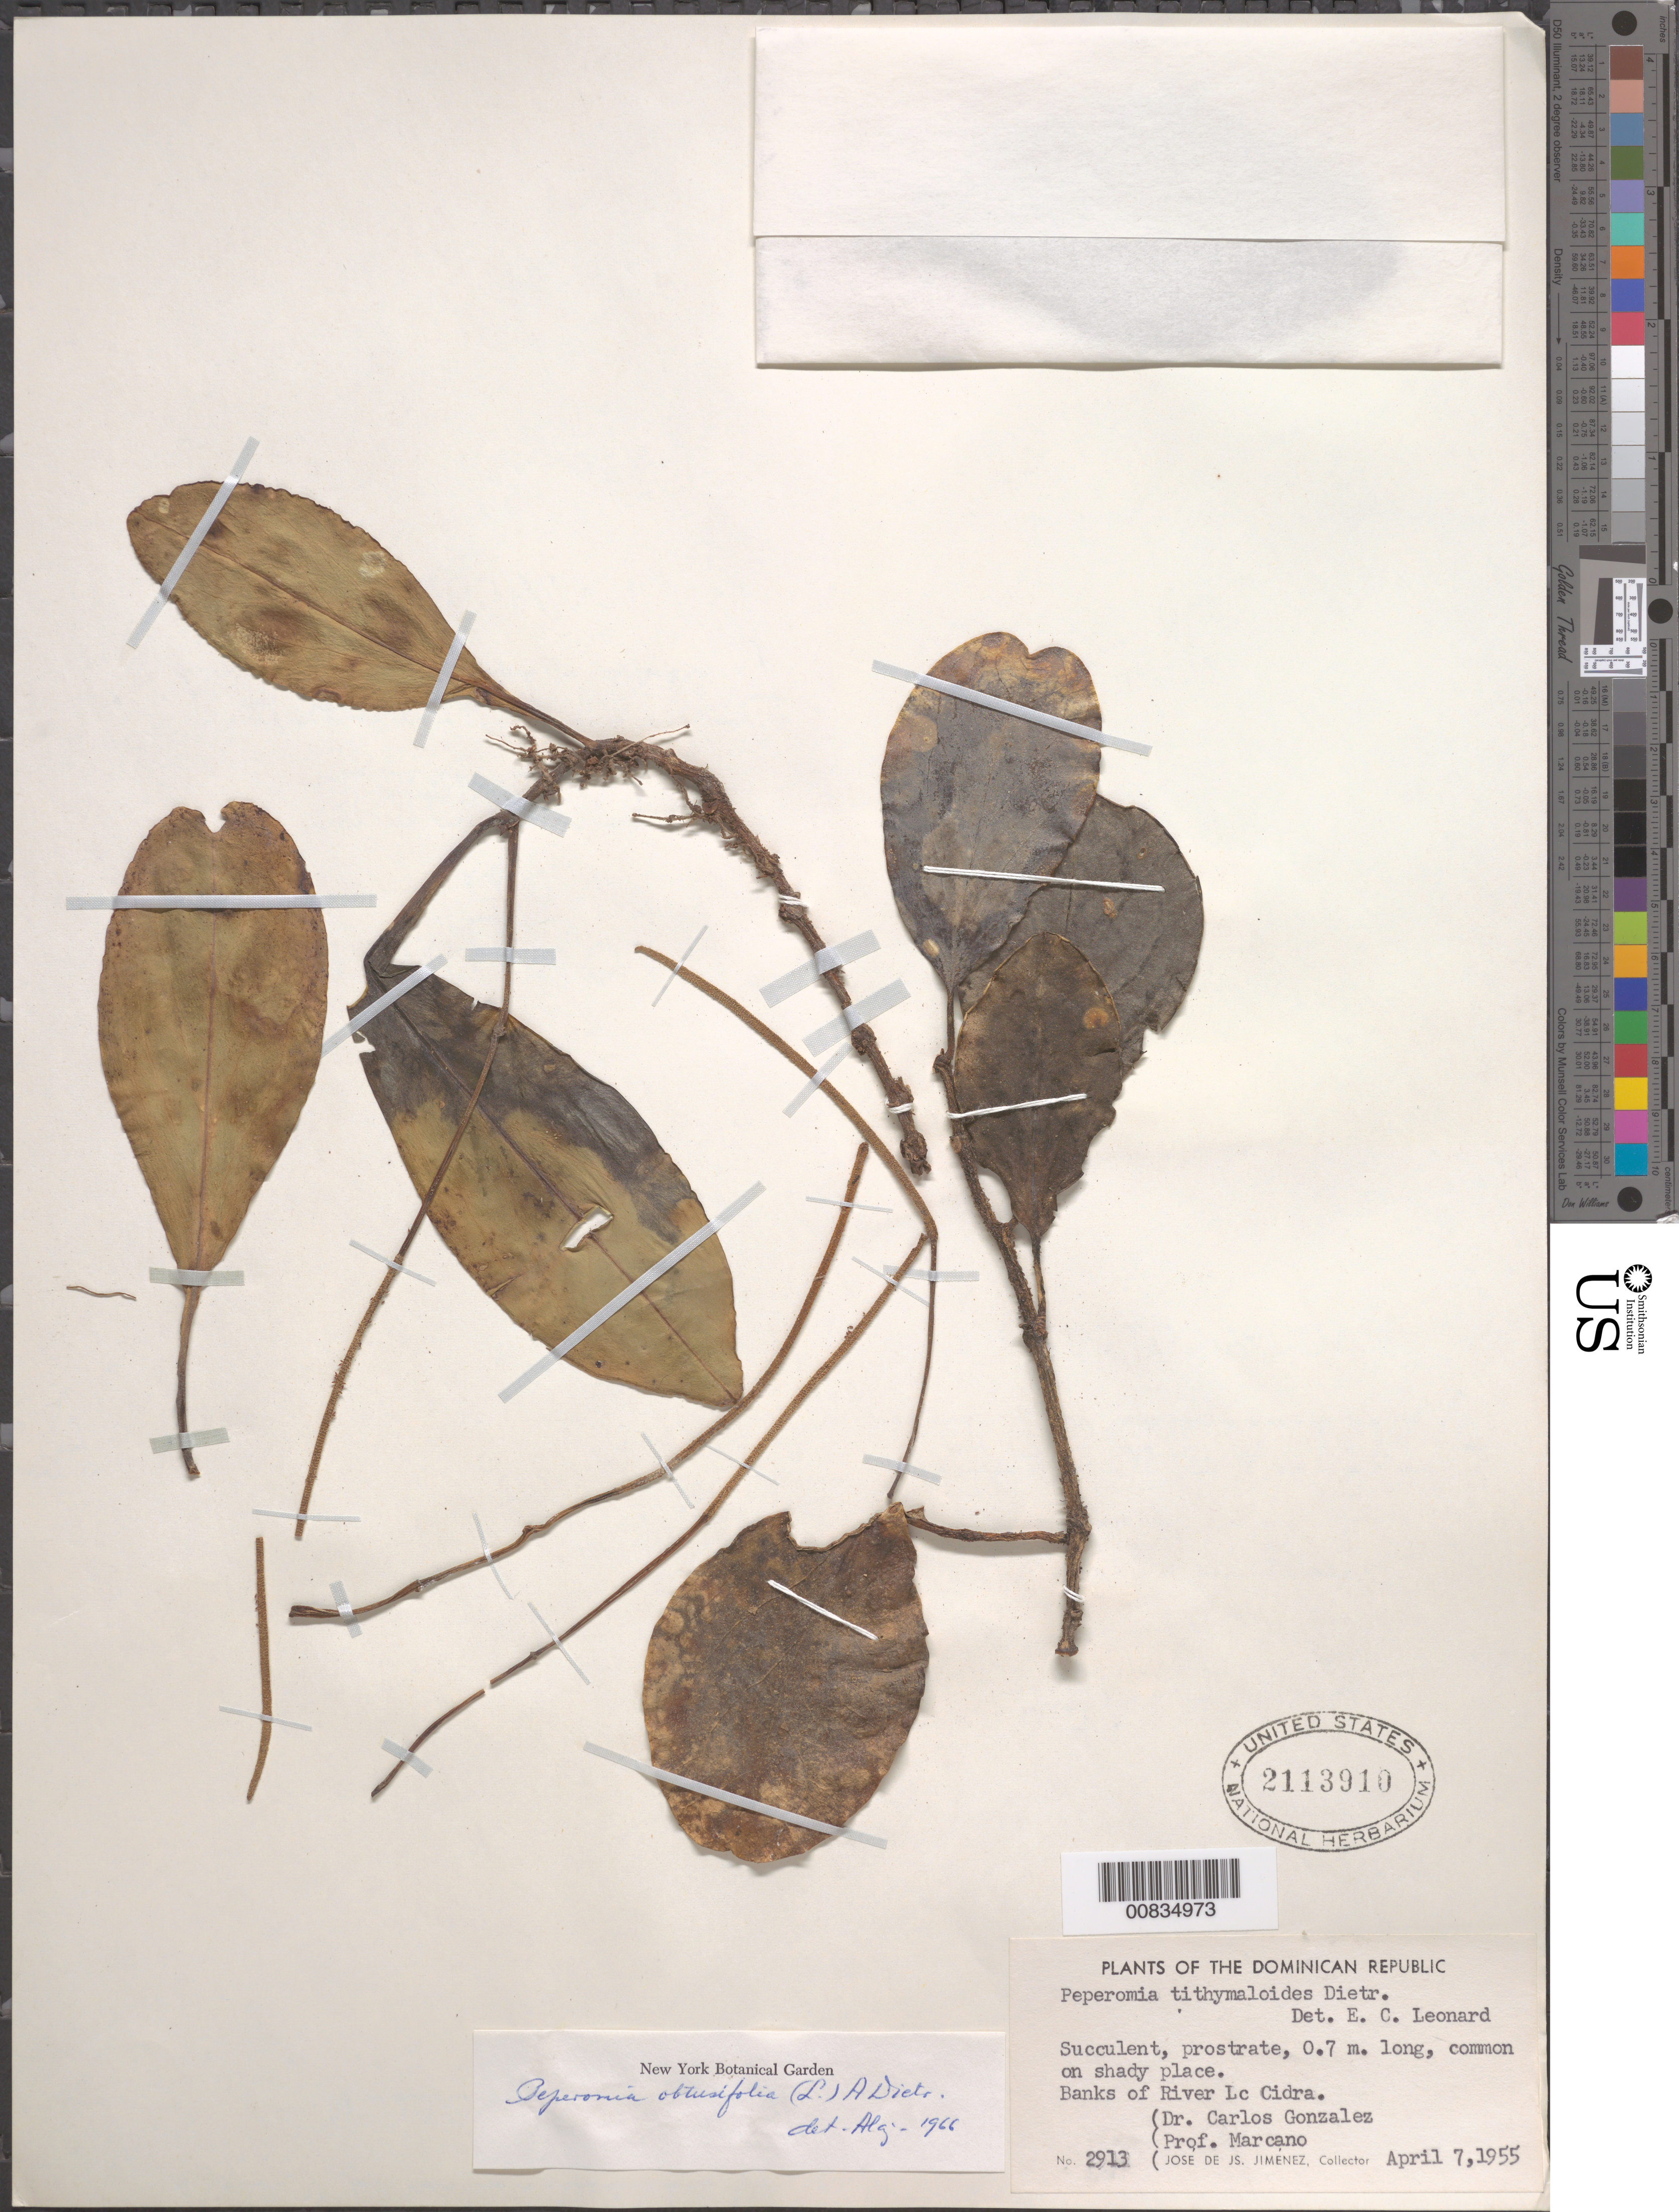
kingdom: Plantae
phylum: Tracheophyta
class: Magnoliopsida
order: Piperales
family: Piperaceae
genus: Peperomia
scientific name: Peperomia obtusifolia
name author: (L.) A. Dietr.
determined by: Liogier, Alain H.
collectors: J. J. Jiménez, C. Gonzalez & E. J. Marcano F.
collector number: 2913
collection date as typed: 07 Apr 1955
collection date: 1955-04-07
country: Dominican Republic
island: Hispaniola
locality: Banks of River La Cidra.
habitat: On shady place, banks of river.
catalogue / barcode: US 2113910